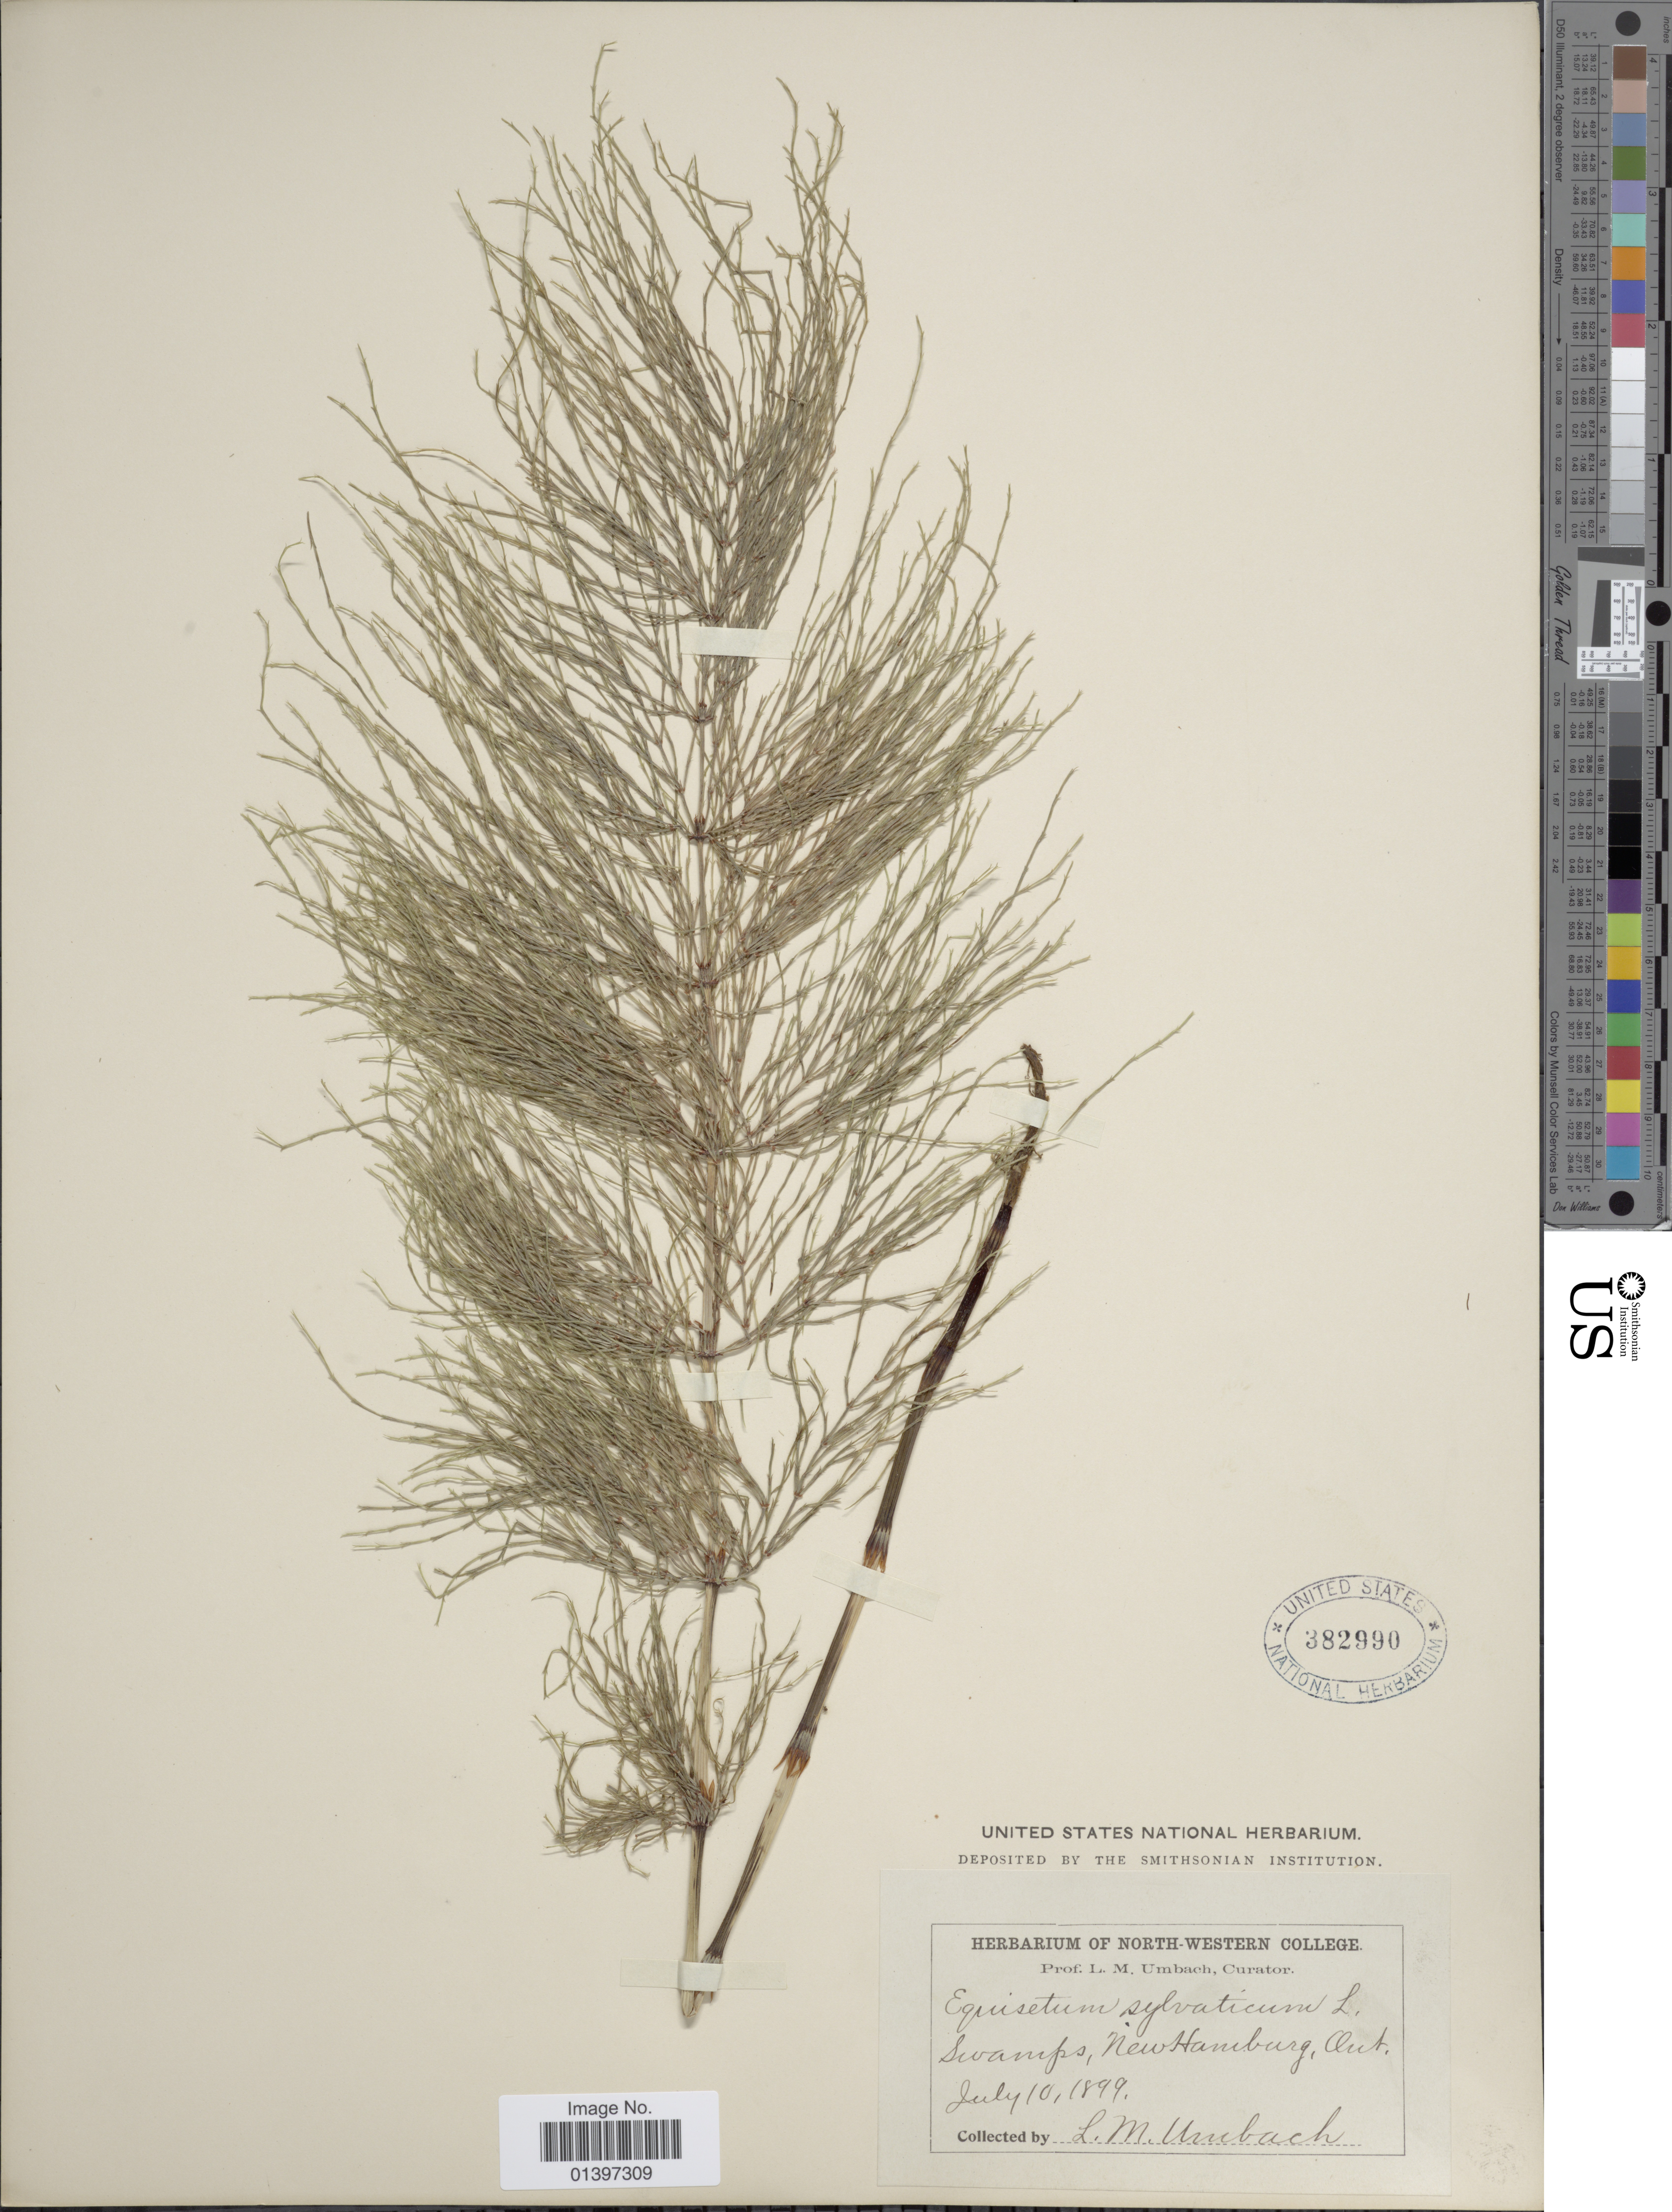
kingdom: Plantae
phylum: Tracheophyta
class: Polypodiopsida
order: Equisetales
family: Equisetaceae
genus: Equisetum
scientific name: Equisetum sylvaticum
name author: L.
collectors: L. M. Umbach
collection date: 1899-07-10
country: Canada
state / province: Ontario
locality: Swamps, New Hamburg, Ont.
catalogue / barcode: US 382990